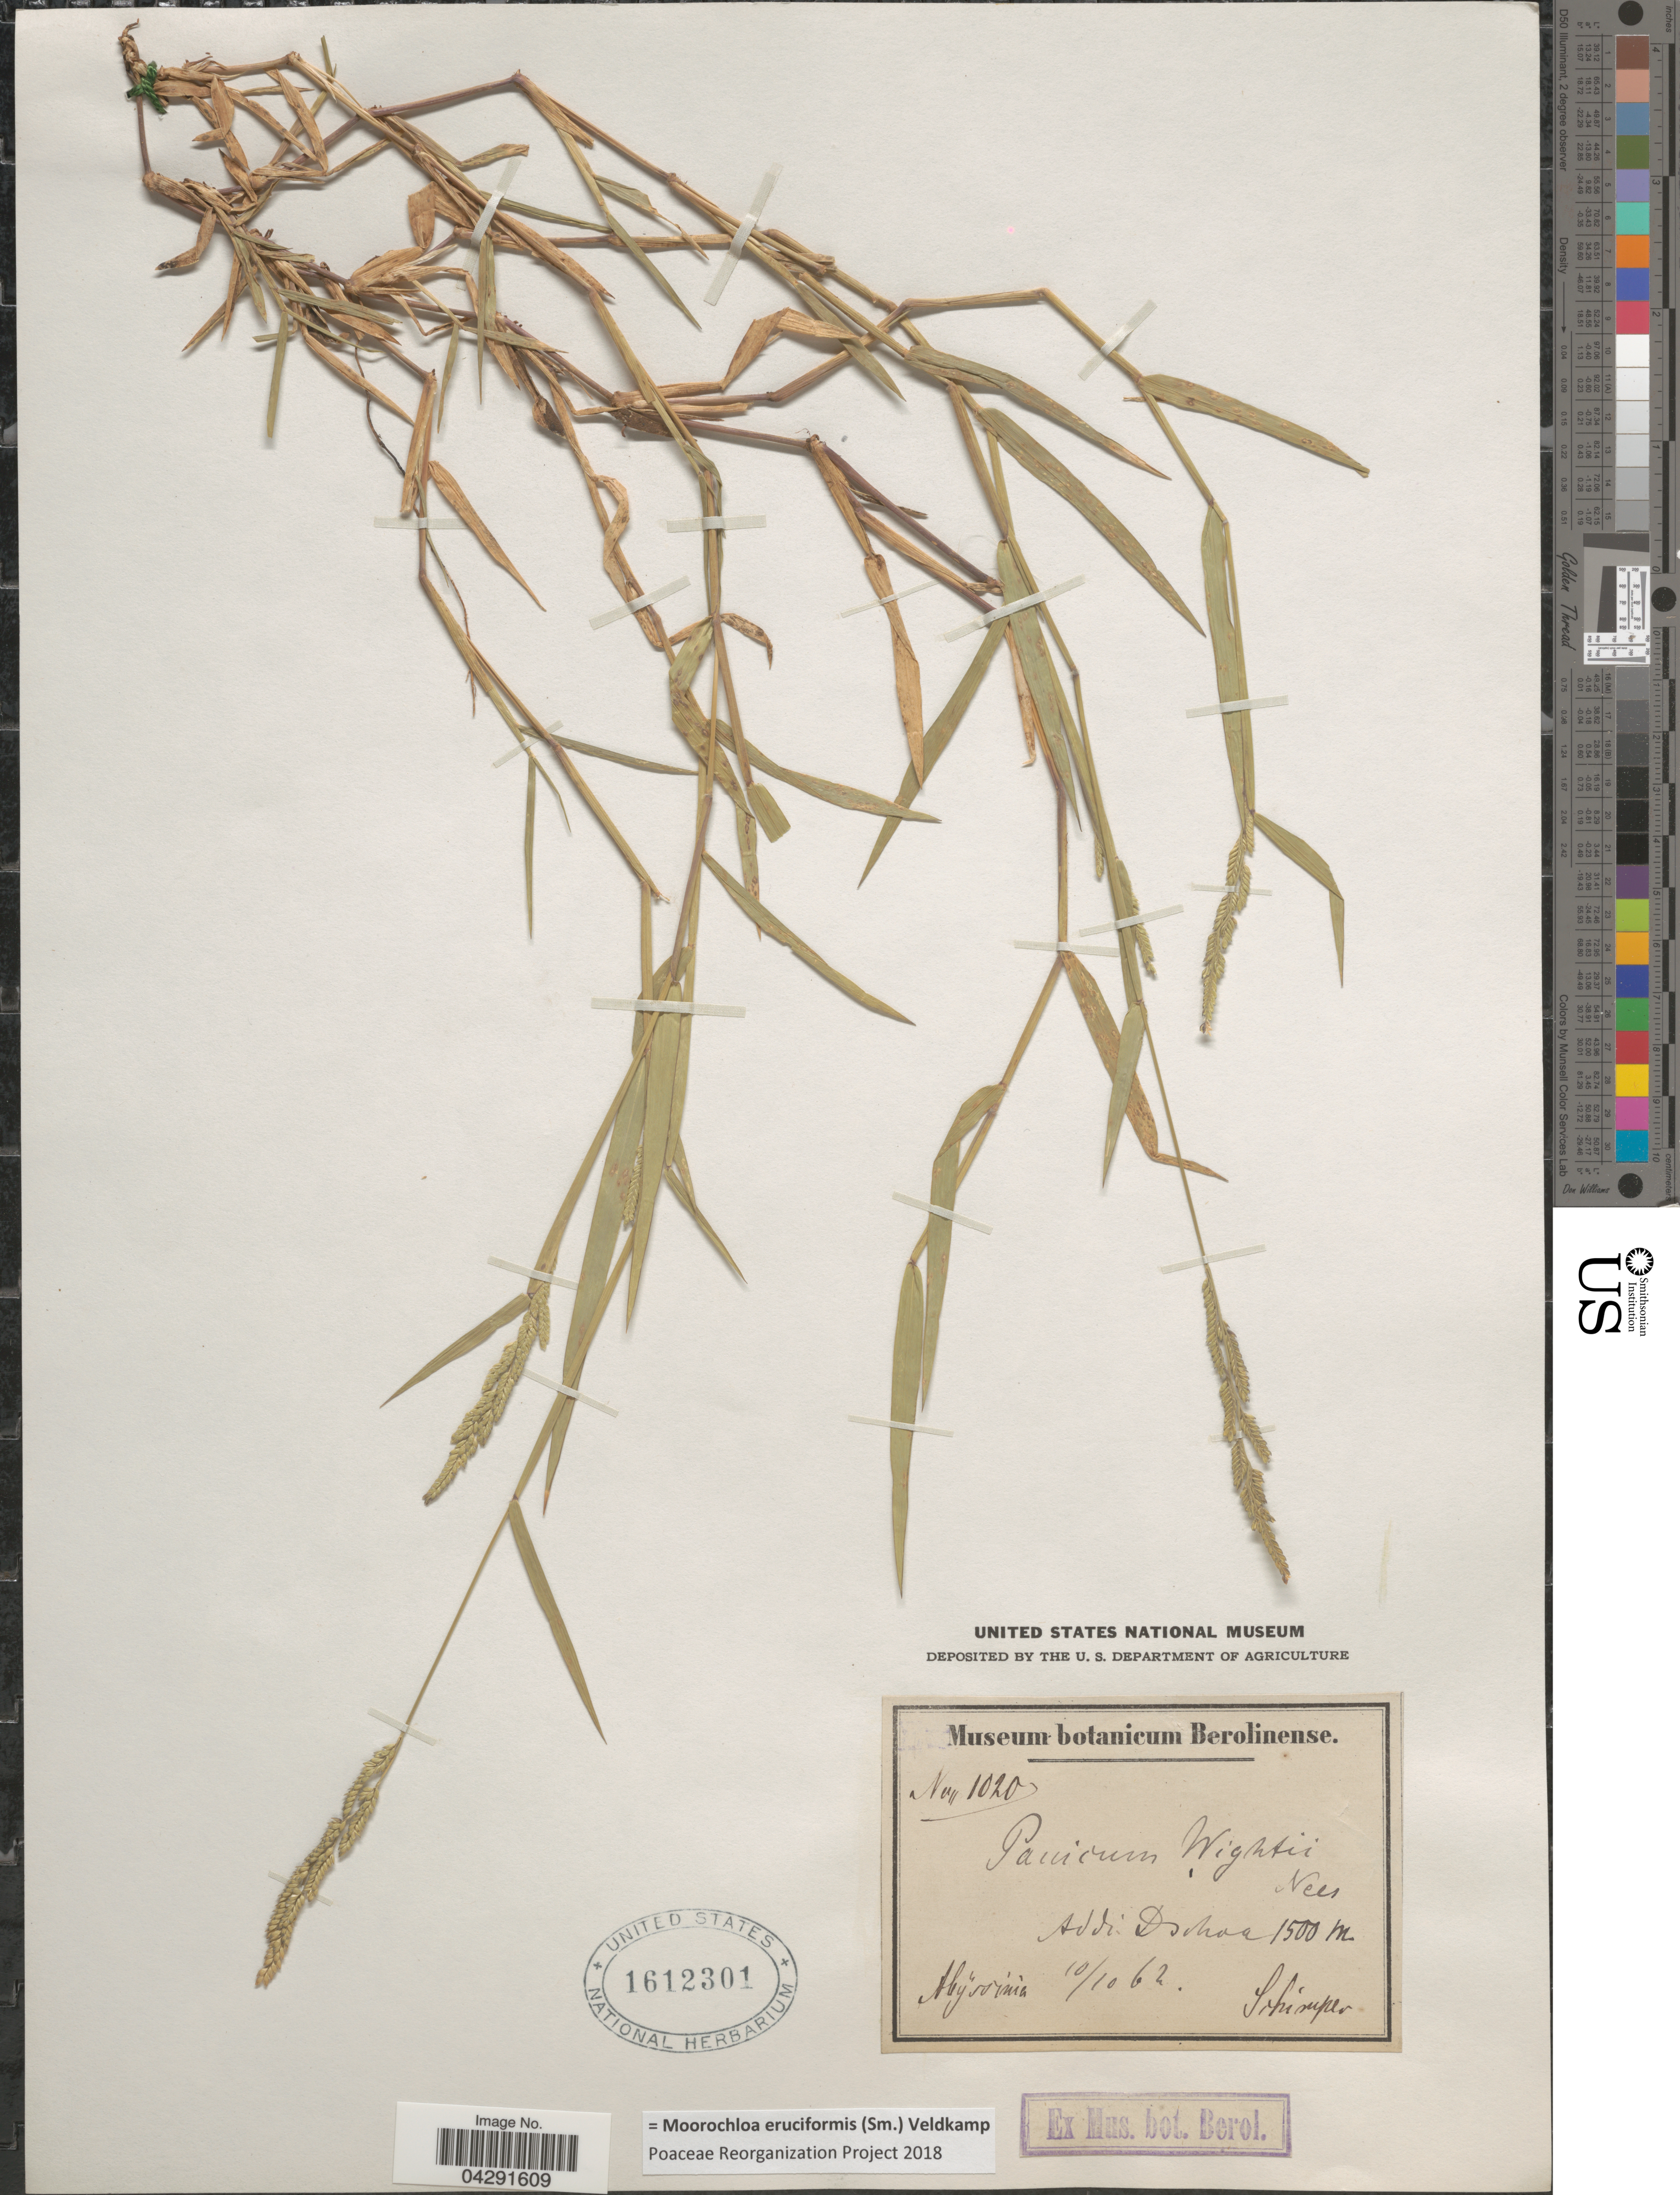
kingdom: Plantae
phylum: Tracheophyta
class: Liliopsida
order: Poales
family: Poaceae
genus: Moorochloa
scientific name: Moorochloa eruciformis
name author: (Sm.) Veldkamp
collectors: -. Schimper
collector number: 1020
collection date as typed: Transcribed d/m/y: 10/10/62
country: Ethiopia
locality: Addis Dschoa. Abyssinia.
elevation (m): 1500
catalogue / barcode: US 1612301